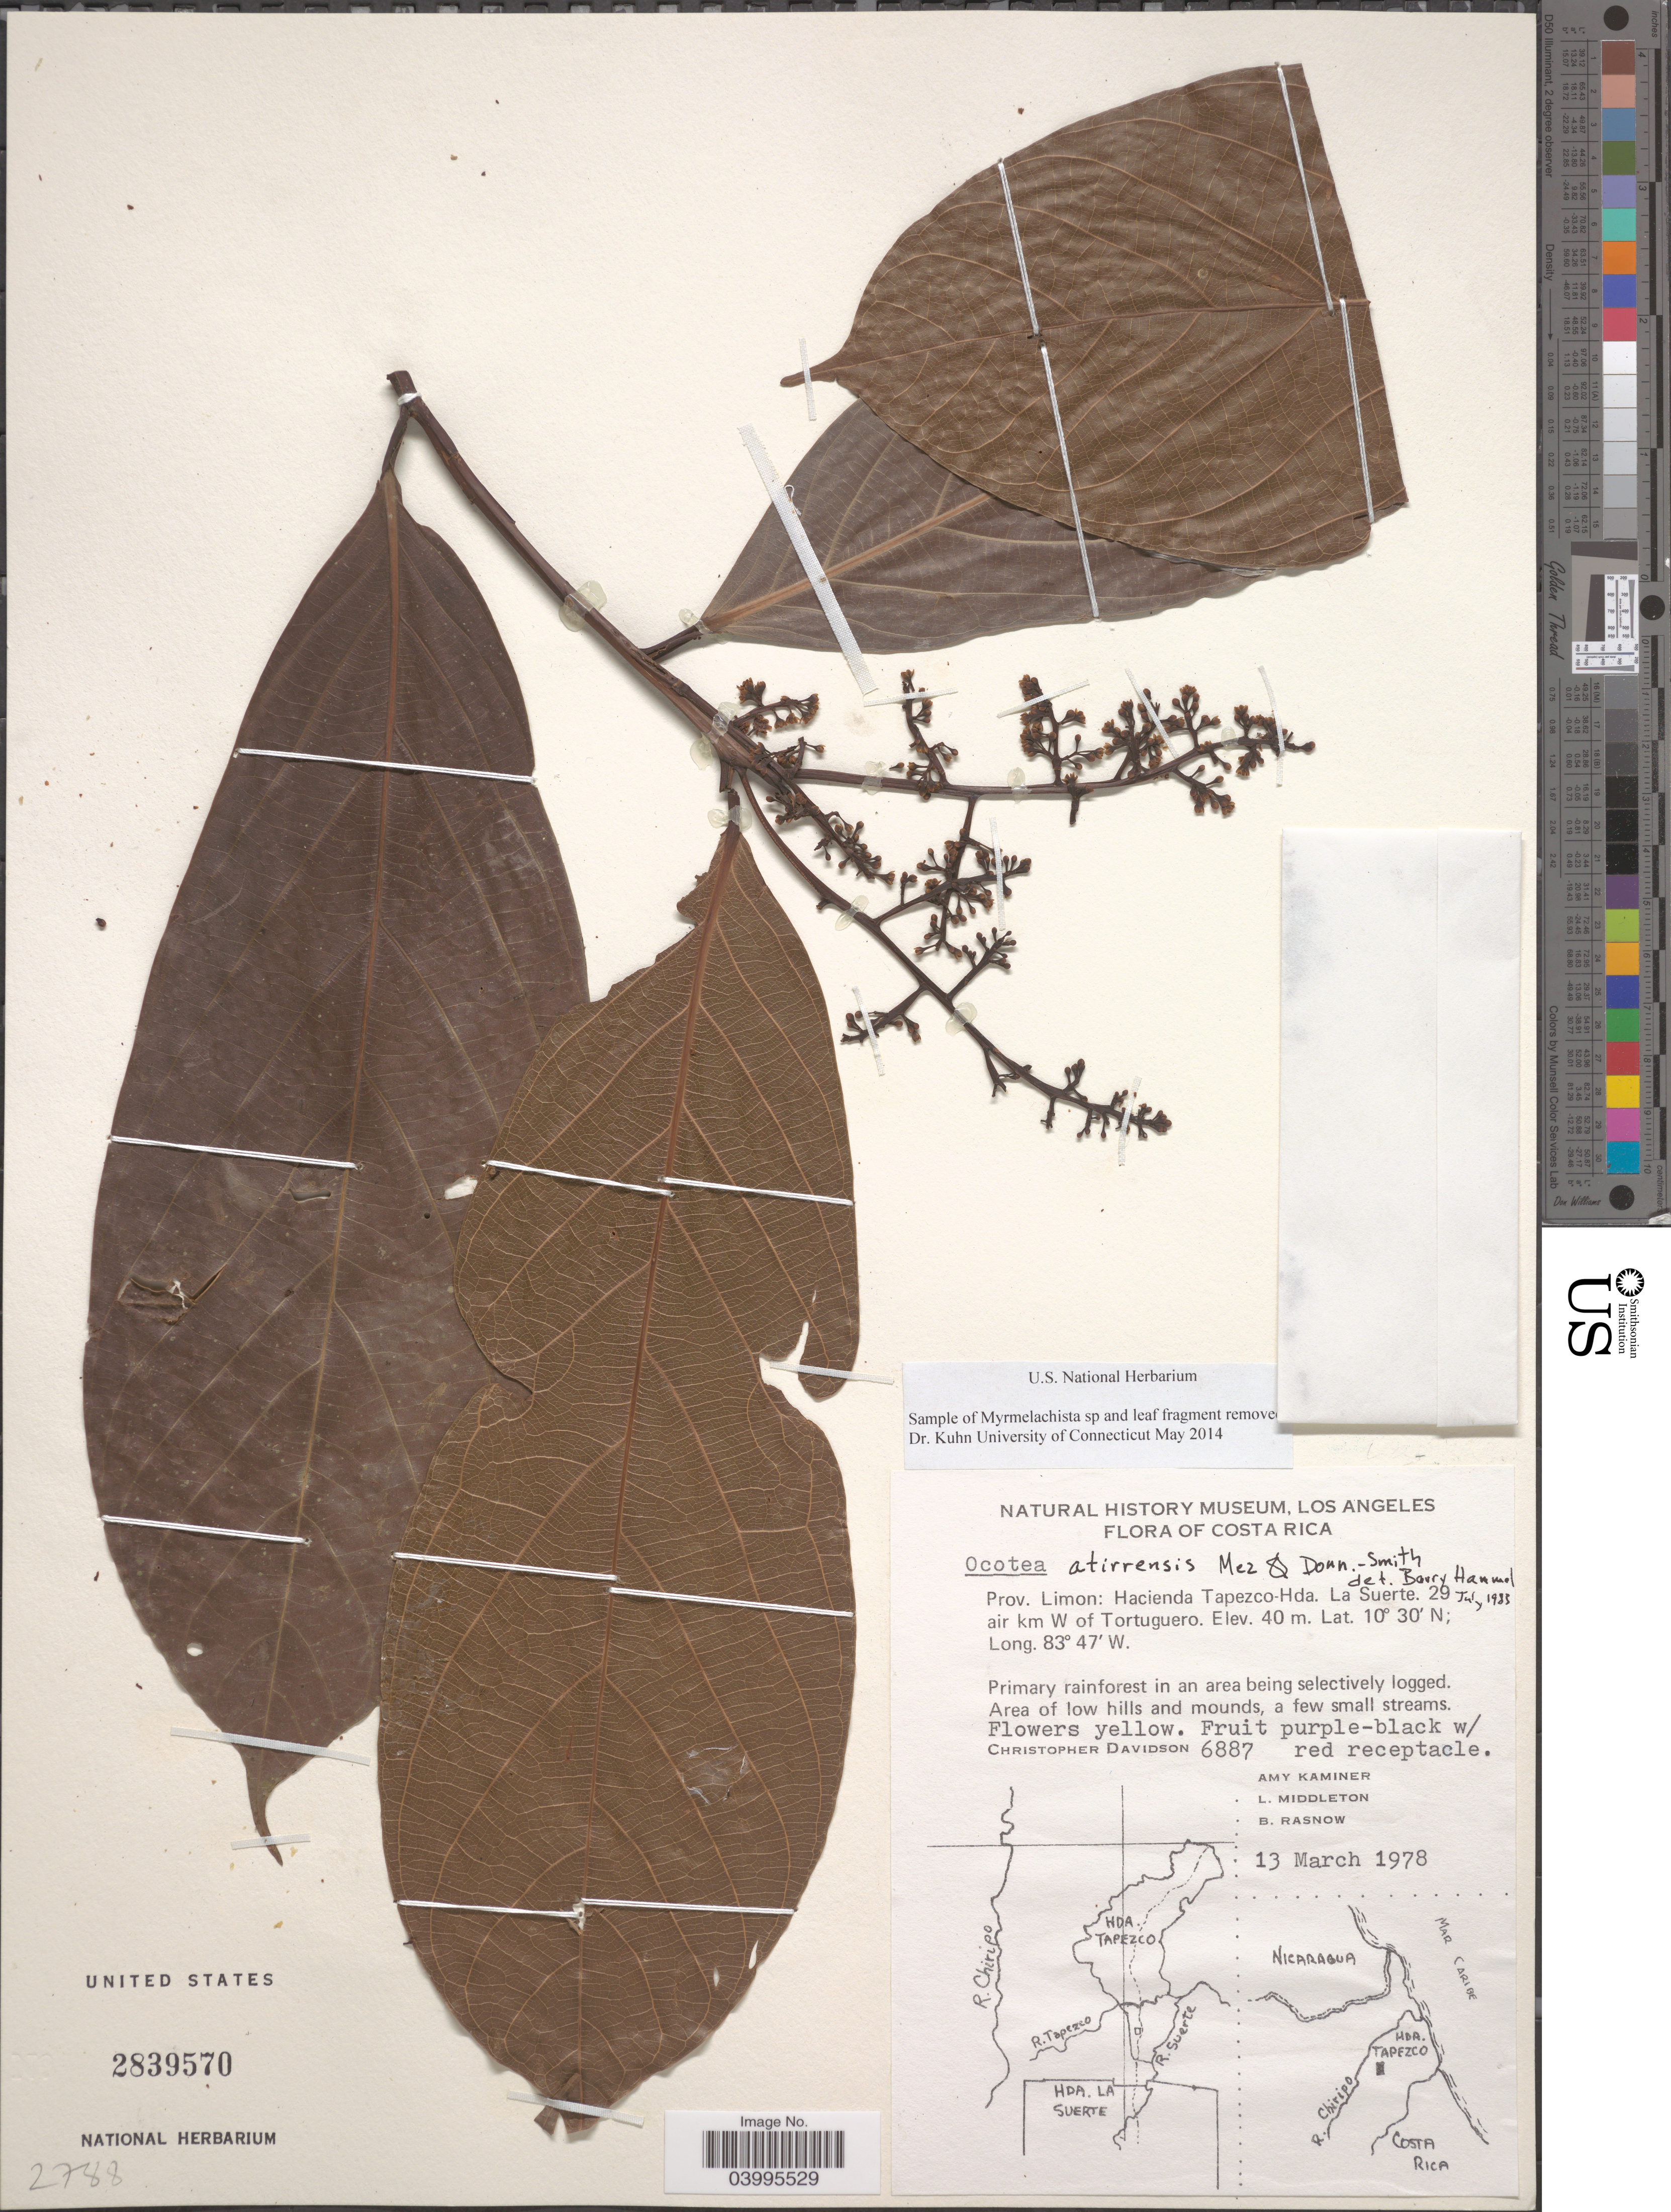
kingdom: Plantae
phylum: Tracheophyta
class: Magnoliopsida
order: Laurales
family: Lauraceae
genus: Ocotea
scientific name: Ocotea atirrensis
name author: Mez & Donn. Sm.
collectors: C. Davidson, A. Kaminer, L. Middleton & B. Rasnow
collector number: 6887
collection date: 1978-03-13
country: Costa Rica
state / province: Limón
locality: Hacienda Tapezco-Hda. La Suerte. 29 air km W of Tortuguero.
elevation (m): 40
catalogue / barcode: US 2839570